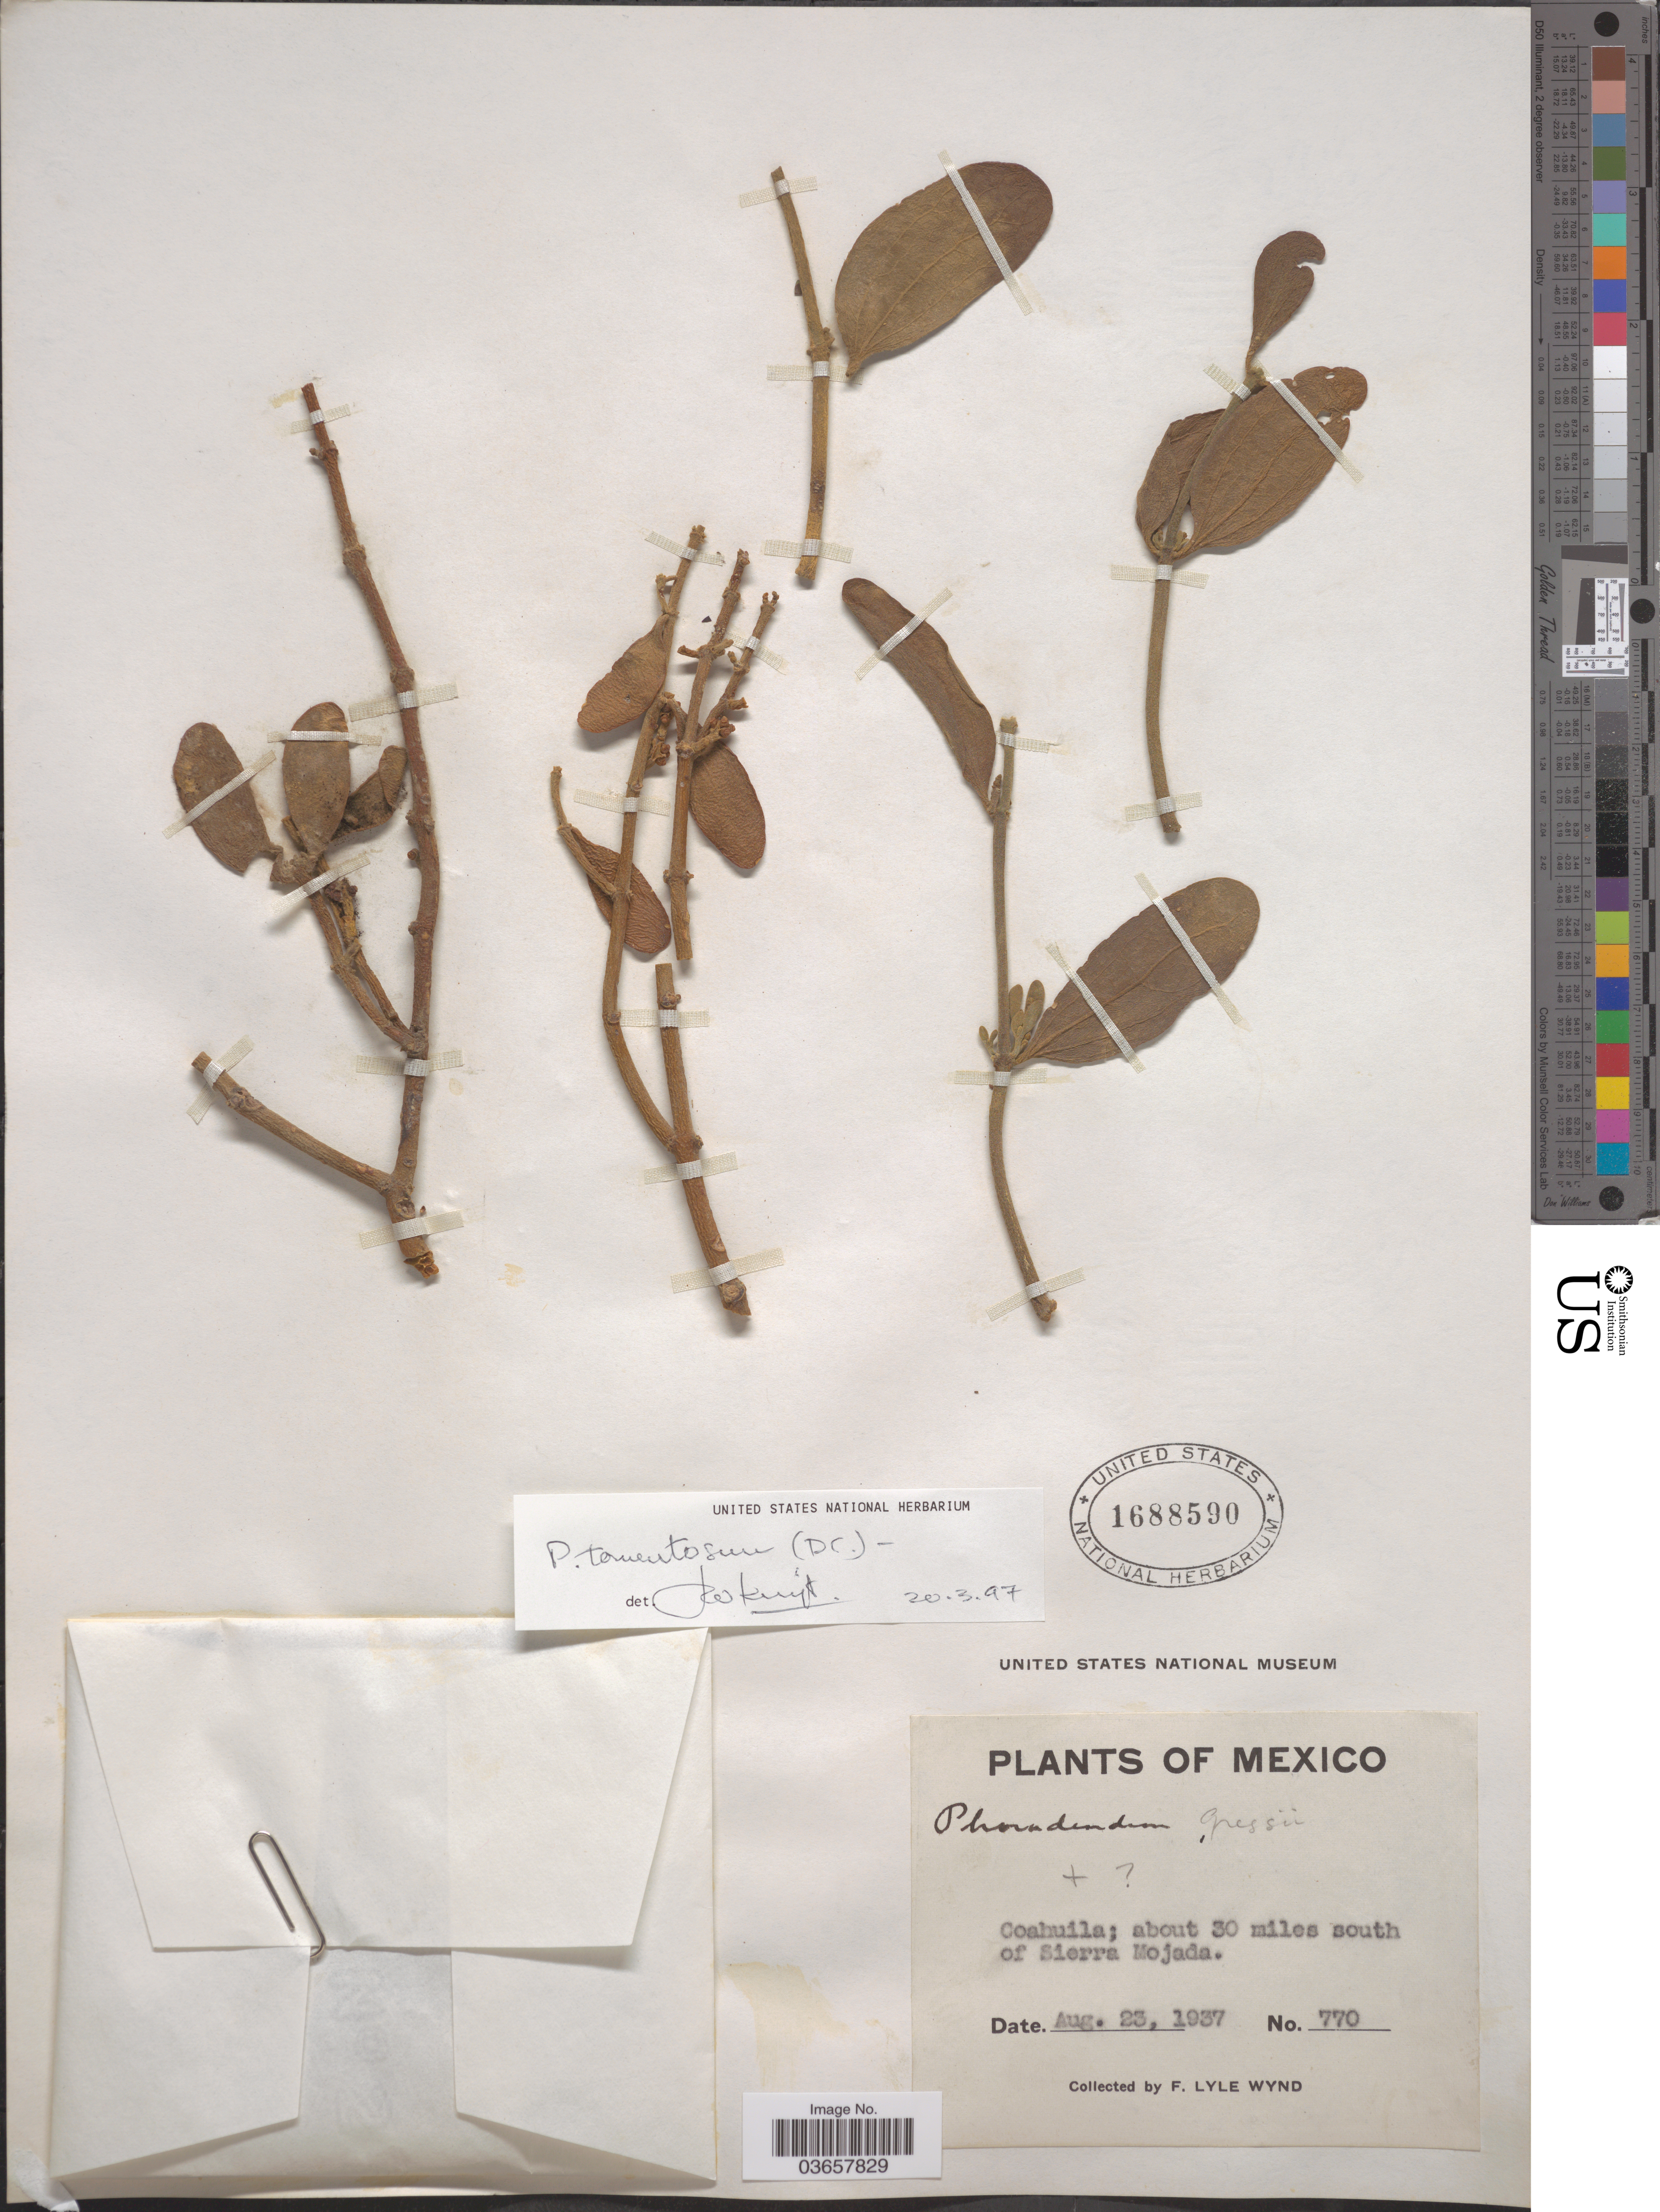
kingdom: Plantae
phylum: Tracheophyta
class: Magnoliopsida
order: Santalales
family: Viscaceae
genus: Phoradendron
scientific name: Phoradendron tomentosum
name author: DC.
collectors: F. L. Wynd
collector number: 770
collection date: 1937-08-23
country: Mexico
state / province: Coahuila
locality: About 30 miles south of Sierra Mojada.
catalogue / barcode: US 1688590